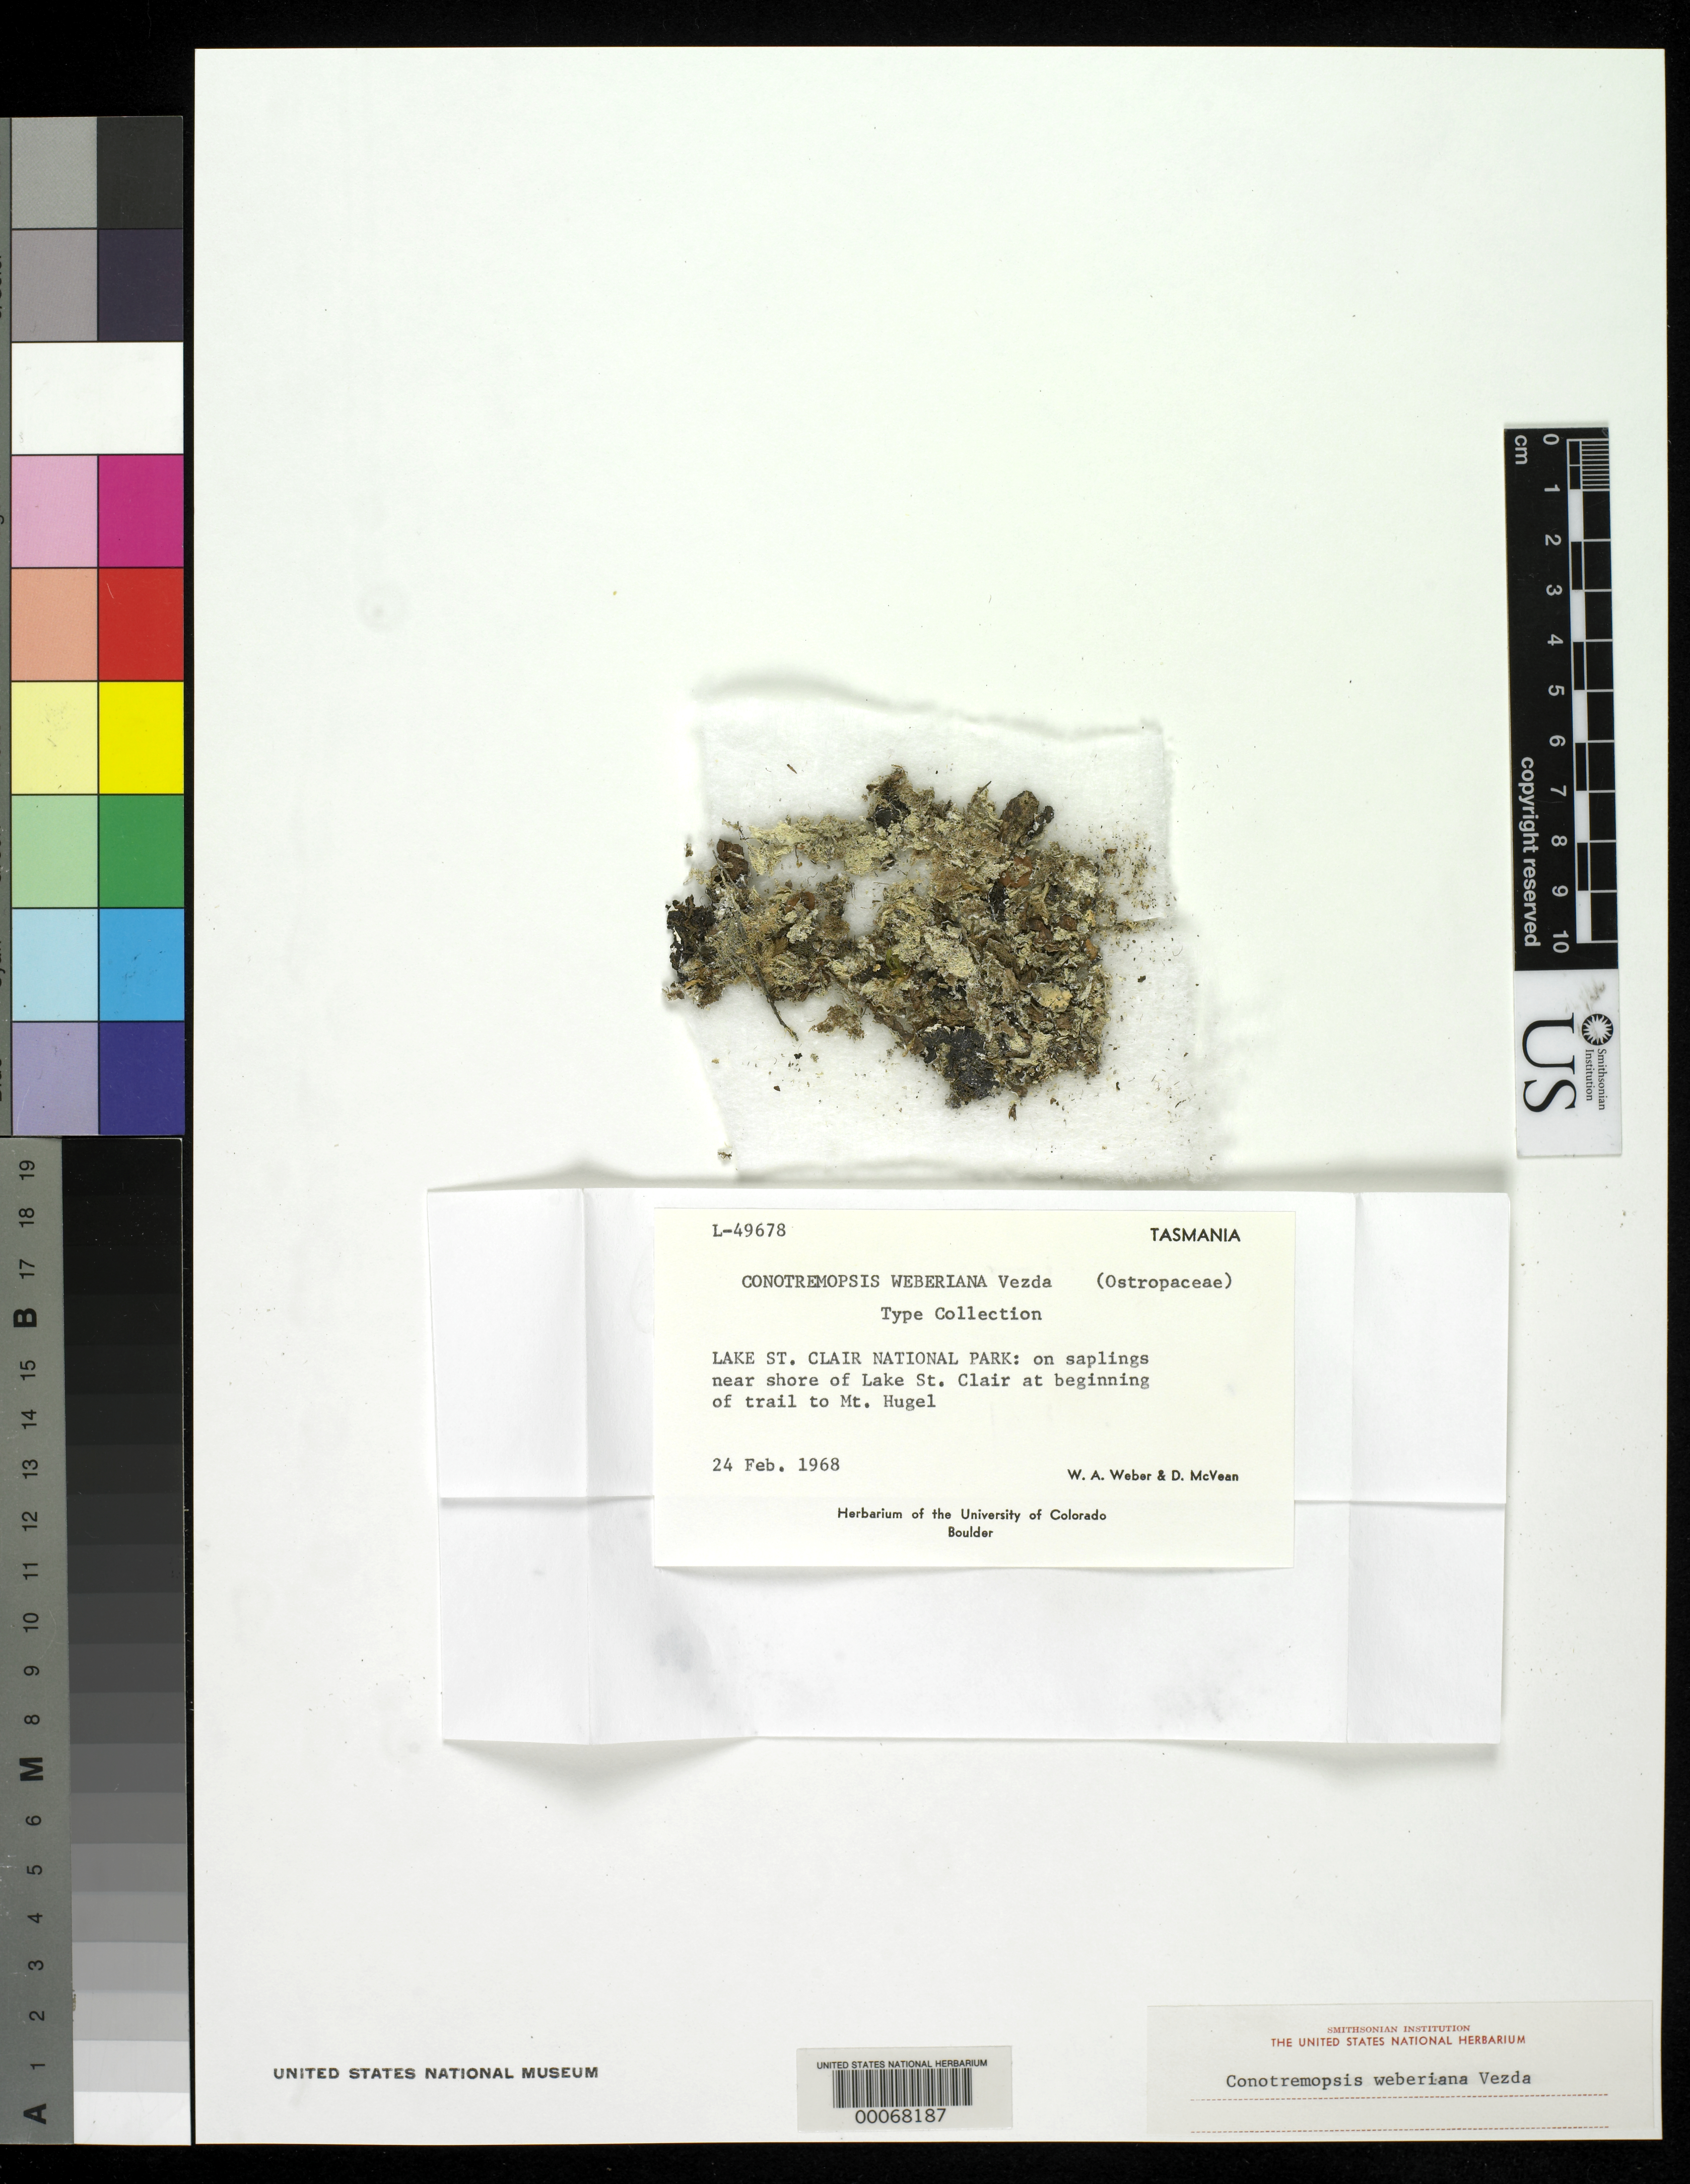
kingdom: Fungi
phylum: Ascomycota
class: Lecanoromycetes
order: Ostropales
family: Stictidaceae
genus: Conotremopsis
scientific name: Conotremopsis weberiana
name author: Vezda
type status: Type Collection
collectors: W. A. Weber & D. McVean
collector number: L-49678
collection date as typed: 24 Feb 1968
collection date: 1968-02-24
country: Australia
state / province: Tasmania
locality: Near shore of Lake St. Clair at beginning of trail to Mt. Hugel. Lake St. Clair Natl. Park.